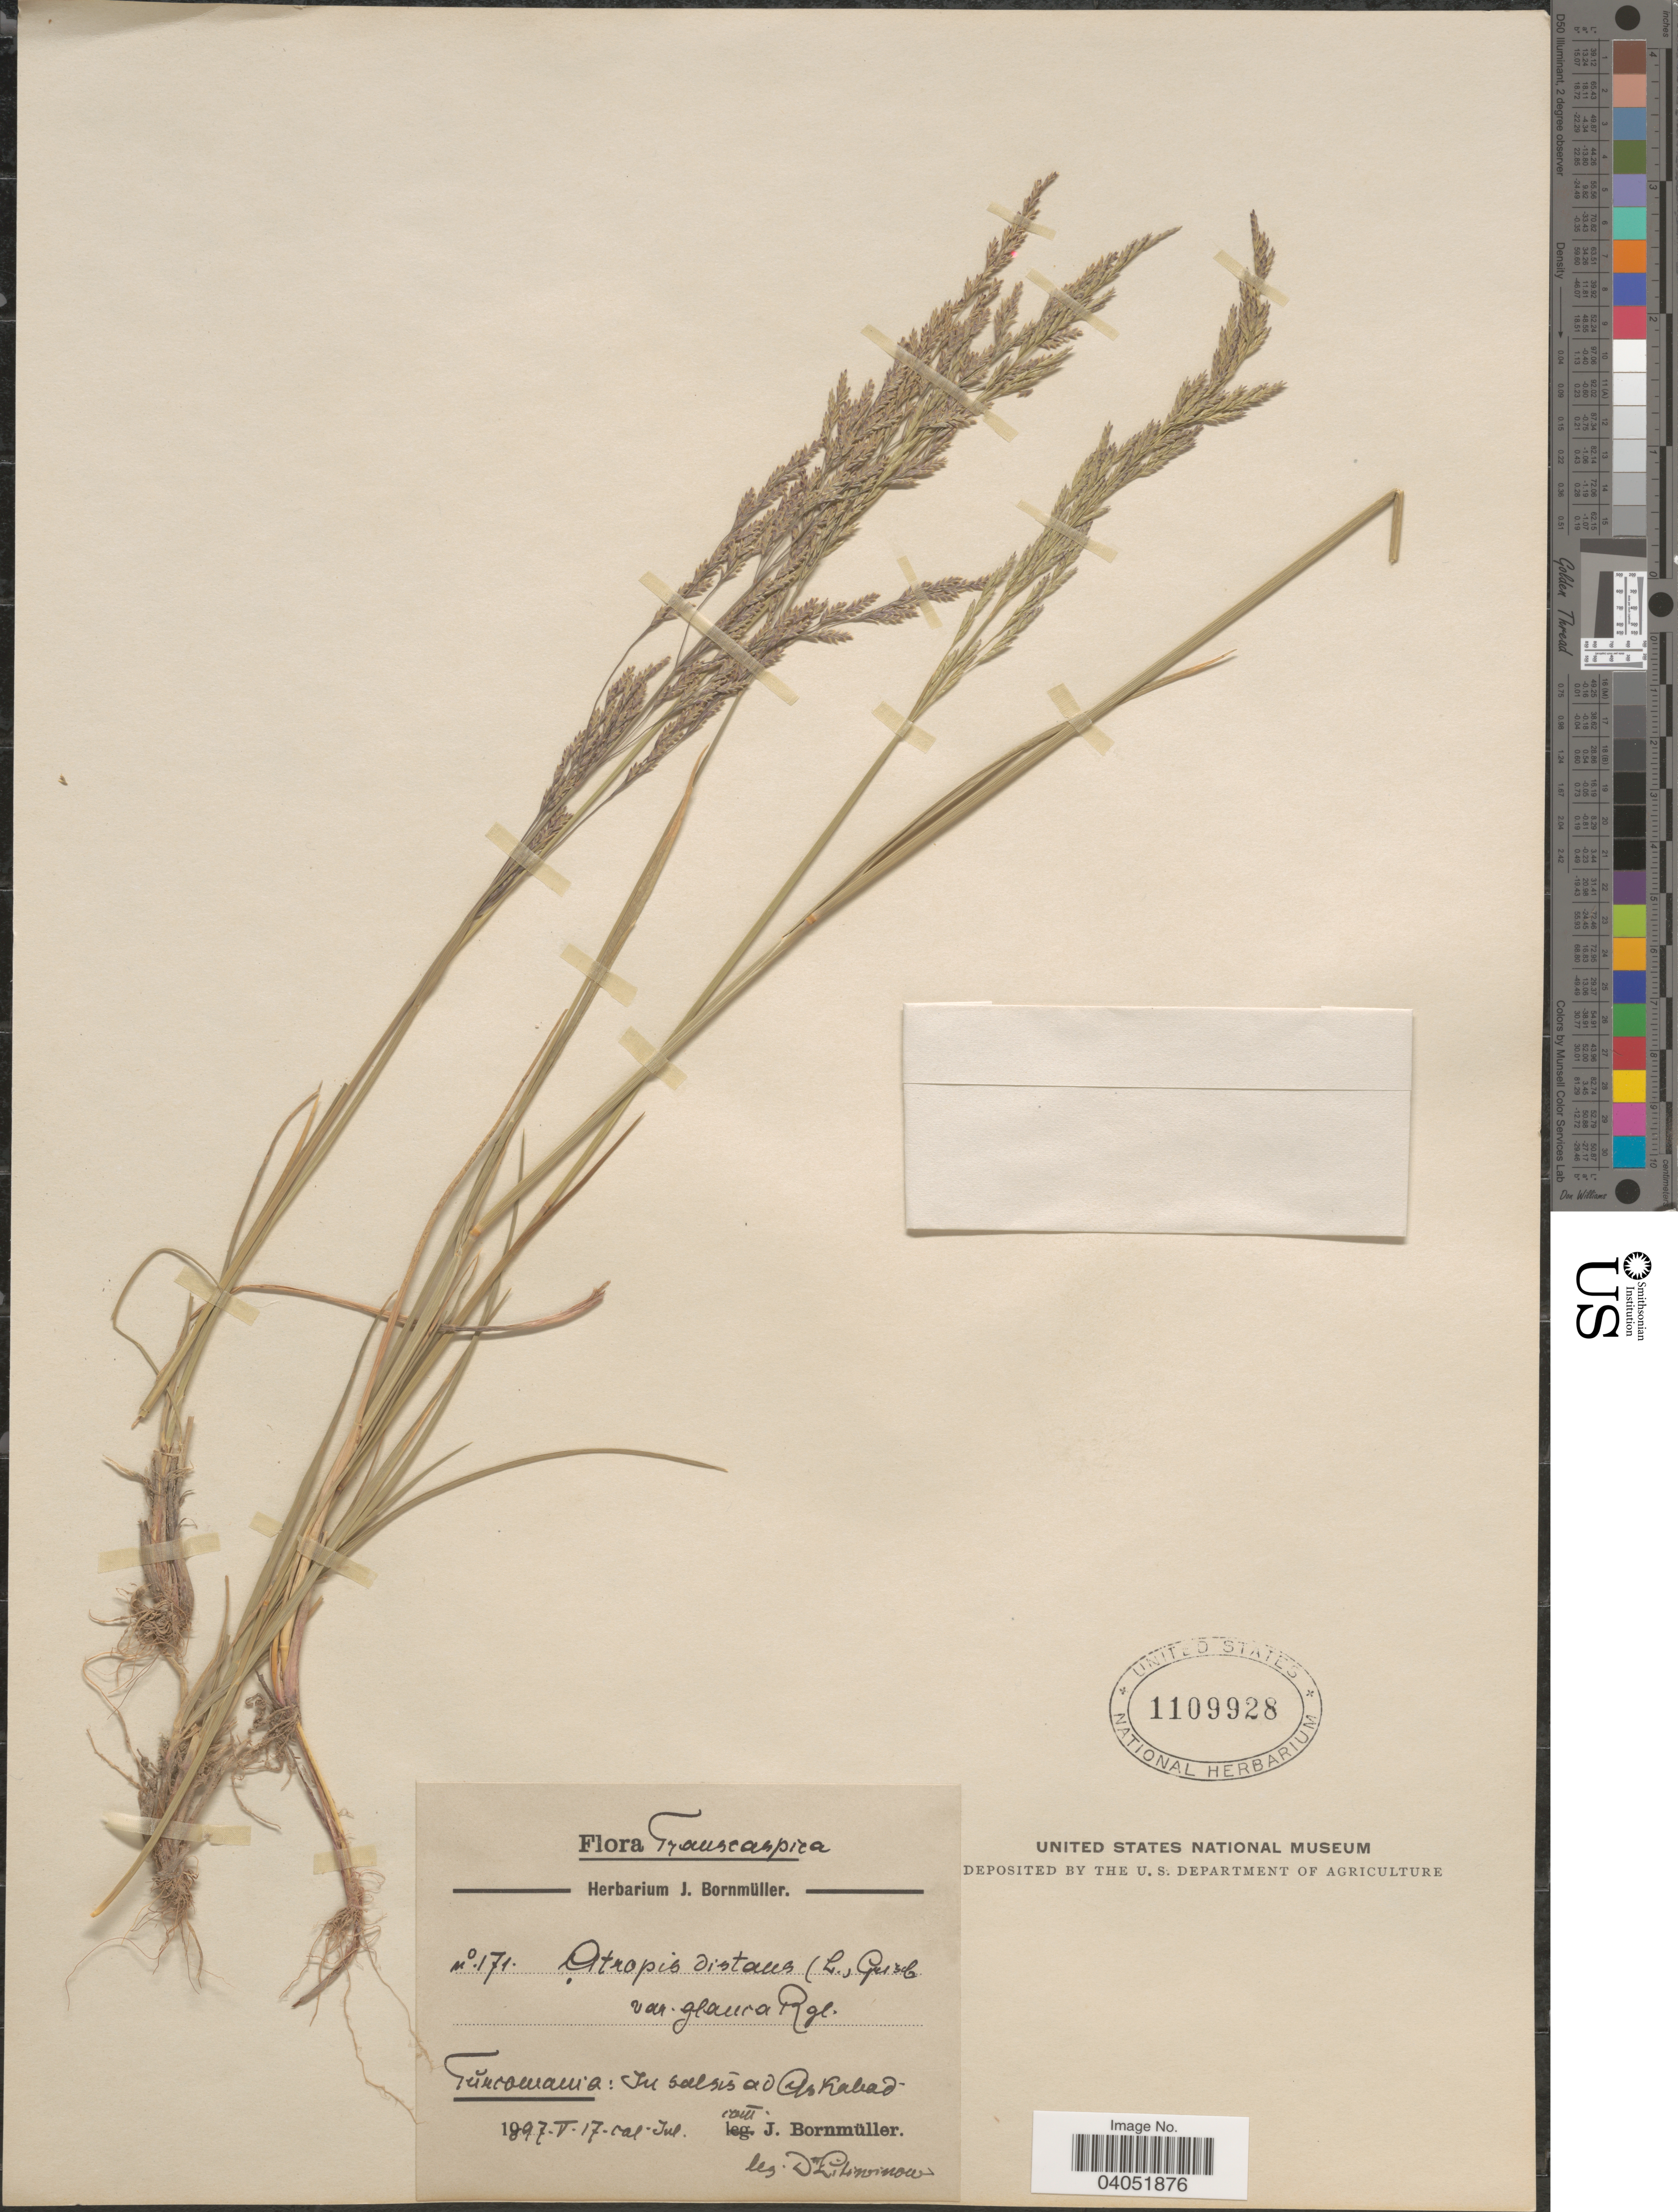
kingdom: Plantae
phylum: Tracheophyta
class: Liliopsida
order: Poales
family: Poaceae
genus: Puccinellia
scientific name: Puccinellia distans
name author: (Jacq.) Parl.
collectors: Litwinow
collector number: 171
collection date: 1897-05-17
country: Turkmenistan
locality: Transcaspica. Turcomania: In salsis ad Ashabad.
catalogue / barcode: US 1109928